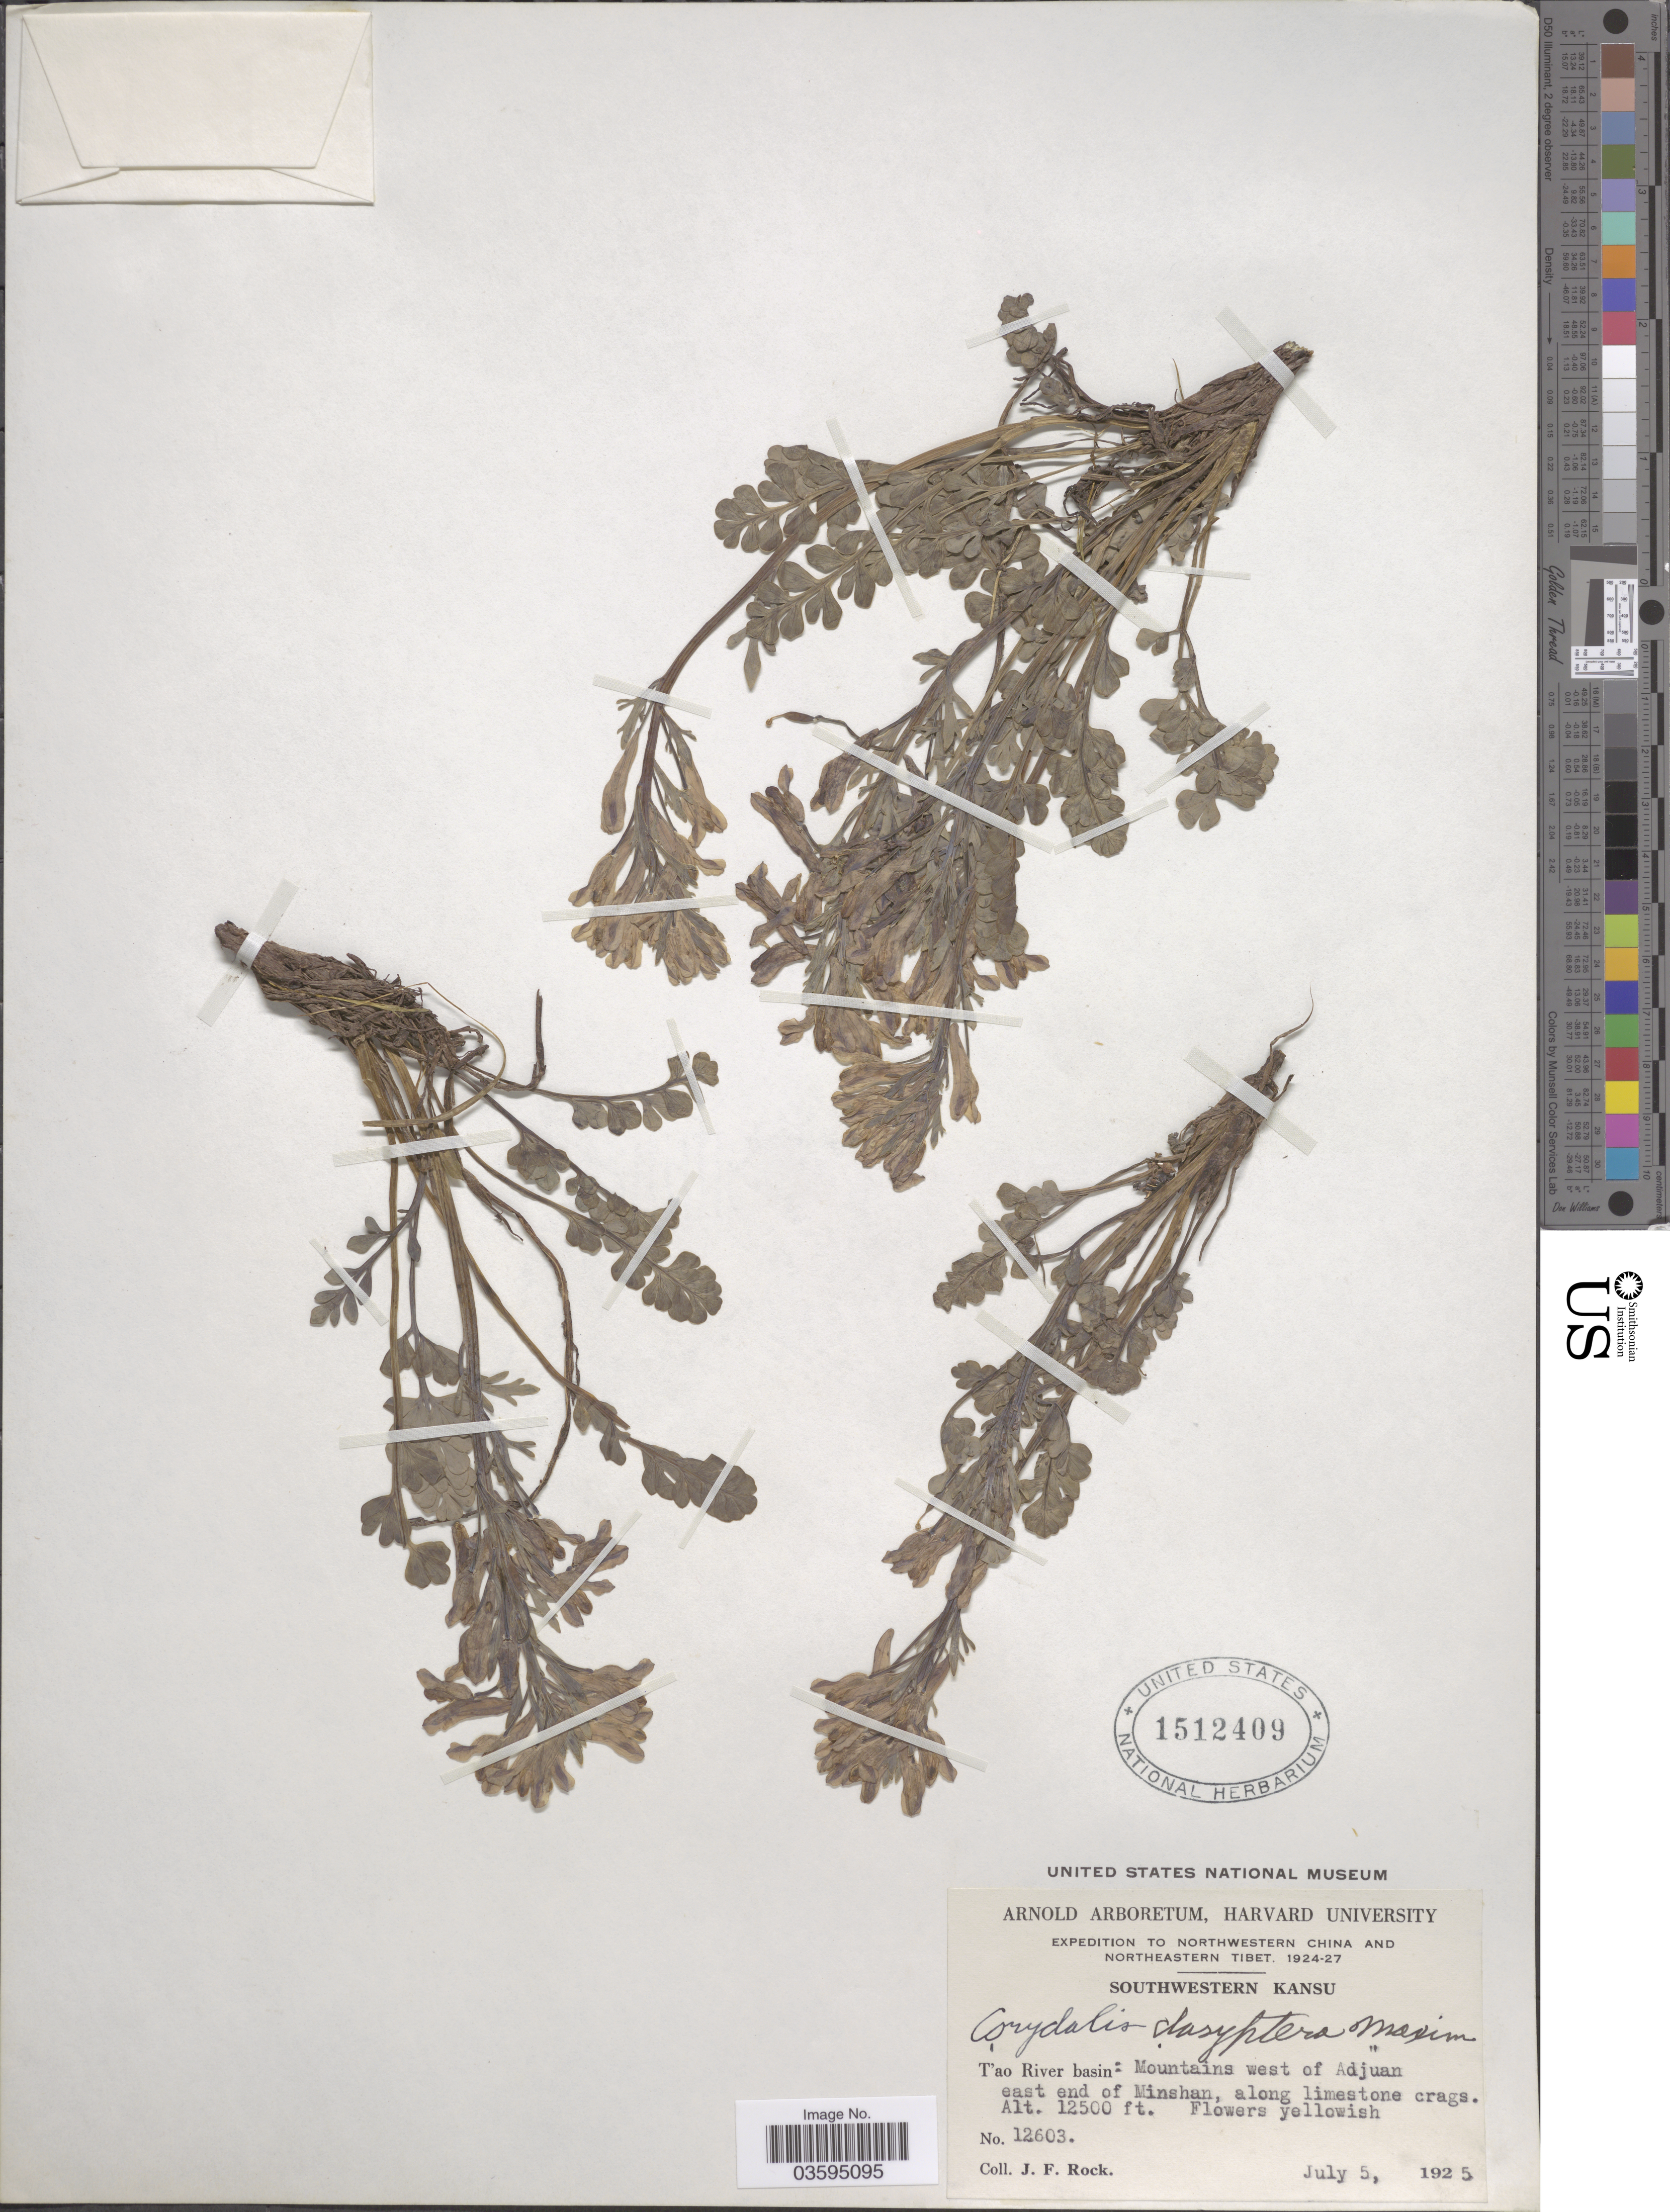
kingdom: Plantae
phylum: Tracheophyta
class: Magnoliopsida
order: Ranunculales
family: Papaveraceae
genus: Corydalis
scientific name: Corydalis dasyptera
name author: Maxim.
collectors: J. Rock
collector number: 12603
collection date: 1925-07-05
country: China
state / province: Gansu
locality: Northwestern China. Southwestern Kansu. T'ao River basin: Mountains west of Adjuan east end of Minshan.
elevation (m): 3810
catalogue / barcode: US 1512409